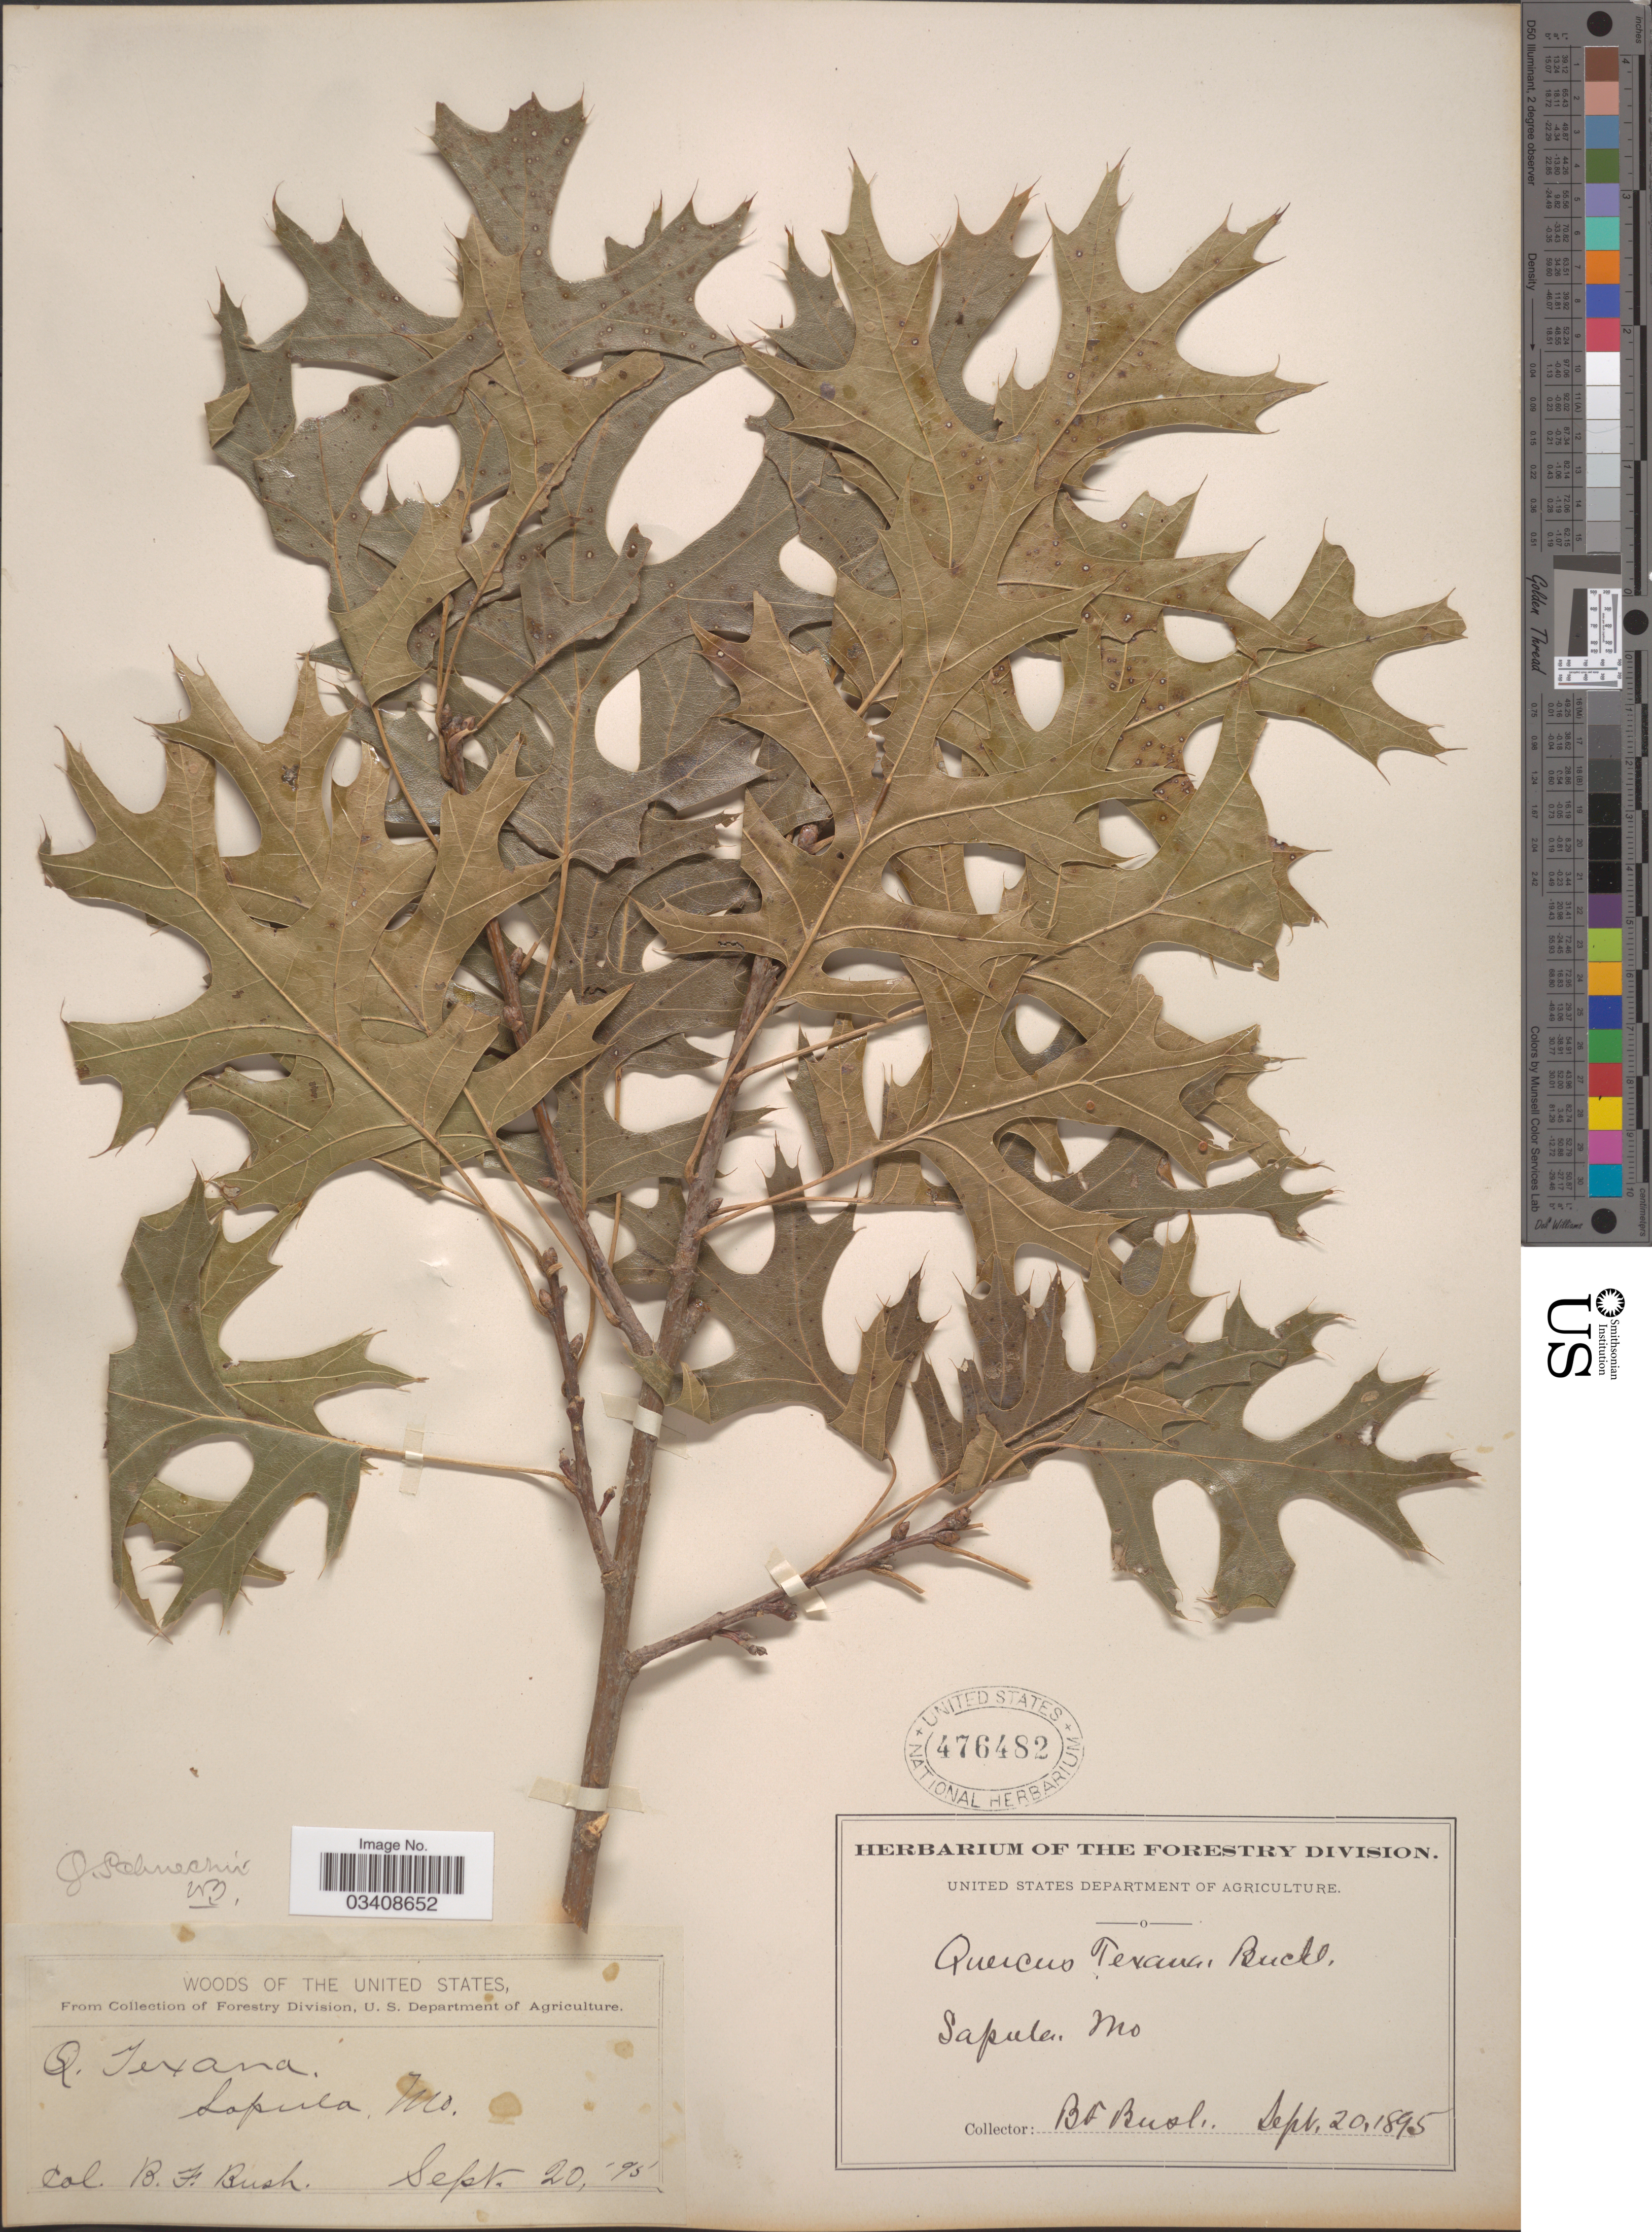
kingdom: Plantae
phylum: Tracheophyta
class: Magnoliopsida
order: Fagales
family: Fagaceae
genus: Quercus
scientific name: Quercus shumardii var. schneckii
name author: (Britton) Sarg.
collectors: B. F. Bush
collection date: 1895-09-20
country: United States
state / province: Missouri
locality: Sapula.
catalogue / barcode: US 476482